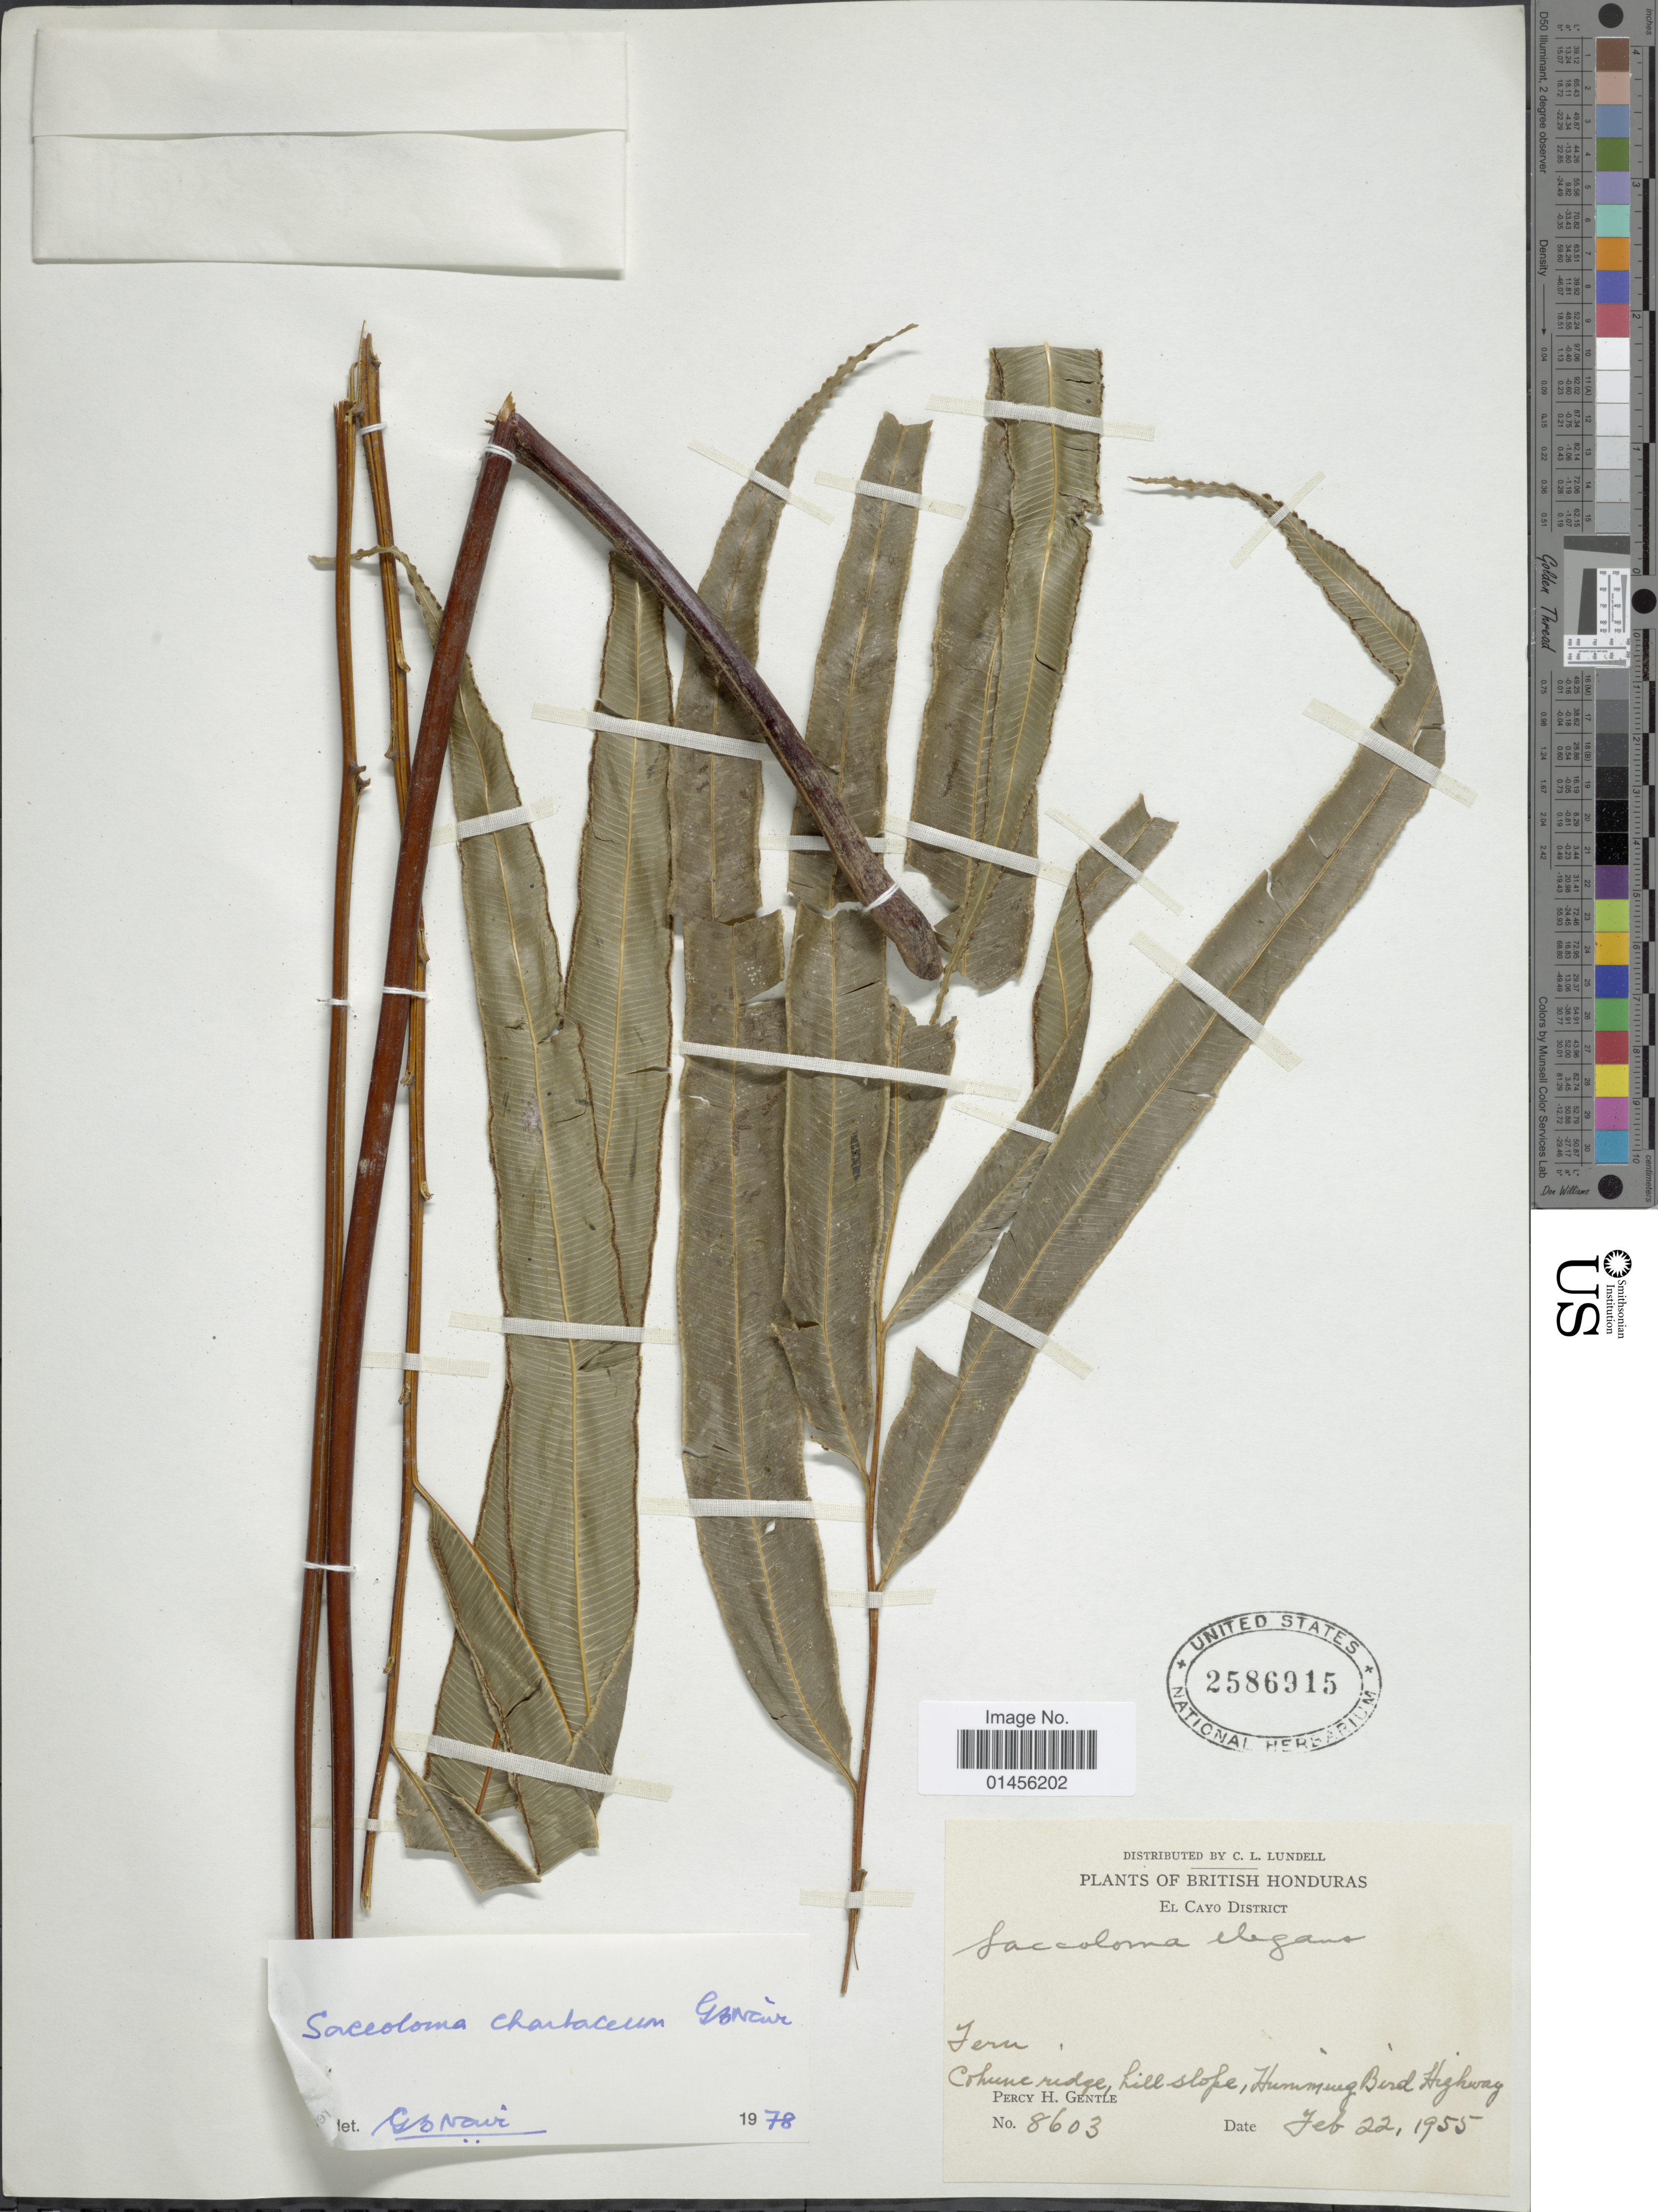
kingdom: Plantae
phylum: Tracheophyta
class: Polypodiopsida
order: Polypodiales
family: Saccolomataceae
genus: Saccoloma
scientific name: Saccoloma elegans subsp. chartaceum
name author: Cremers & K.U. Kramer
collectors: P. H. Gentle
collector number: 8603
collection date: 1955-02-22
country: Belize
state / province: Cayo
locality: British Honduras, El Cayo District, Cohune ridge, hill slope, Humming Bird Highway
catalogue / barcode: US 2586915